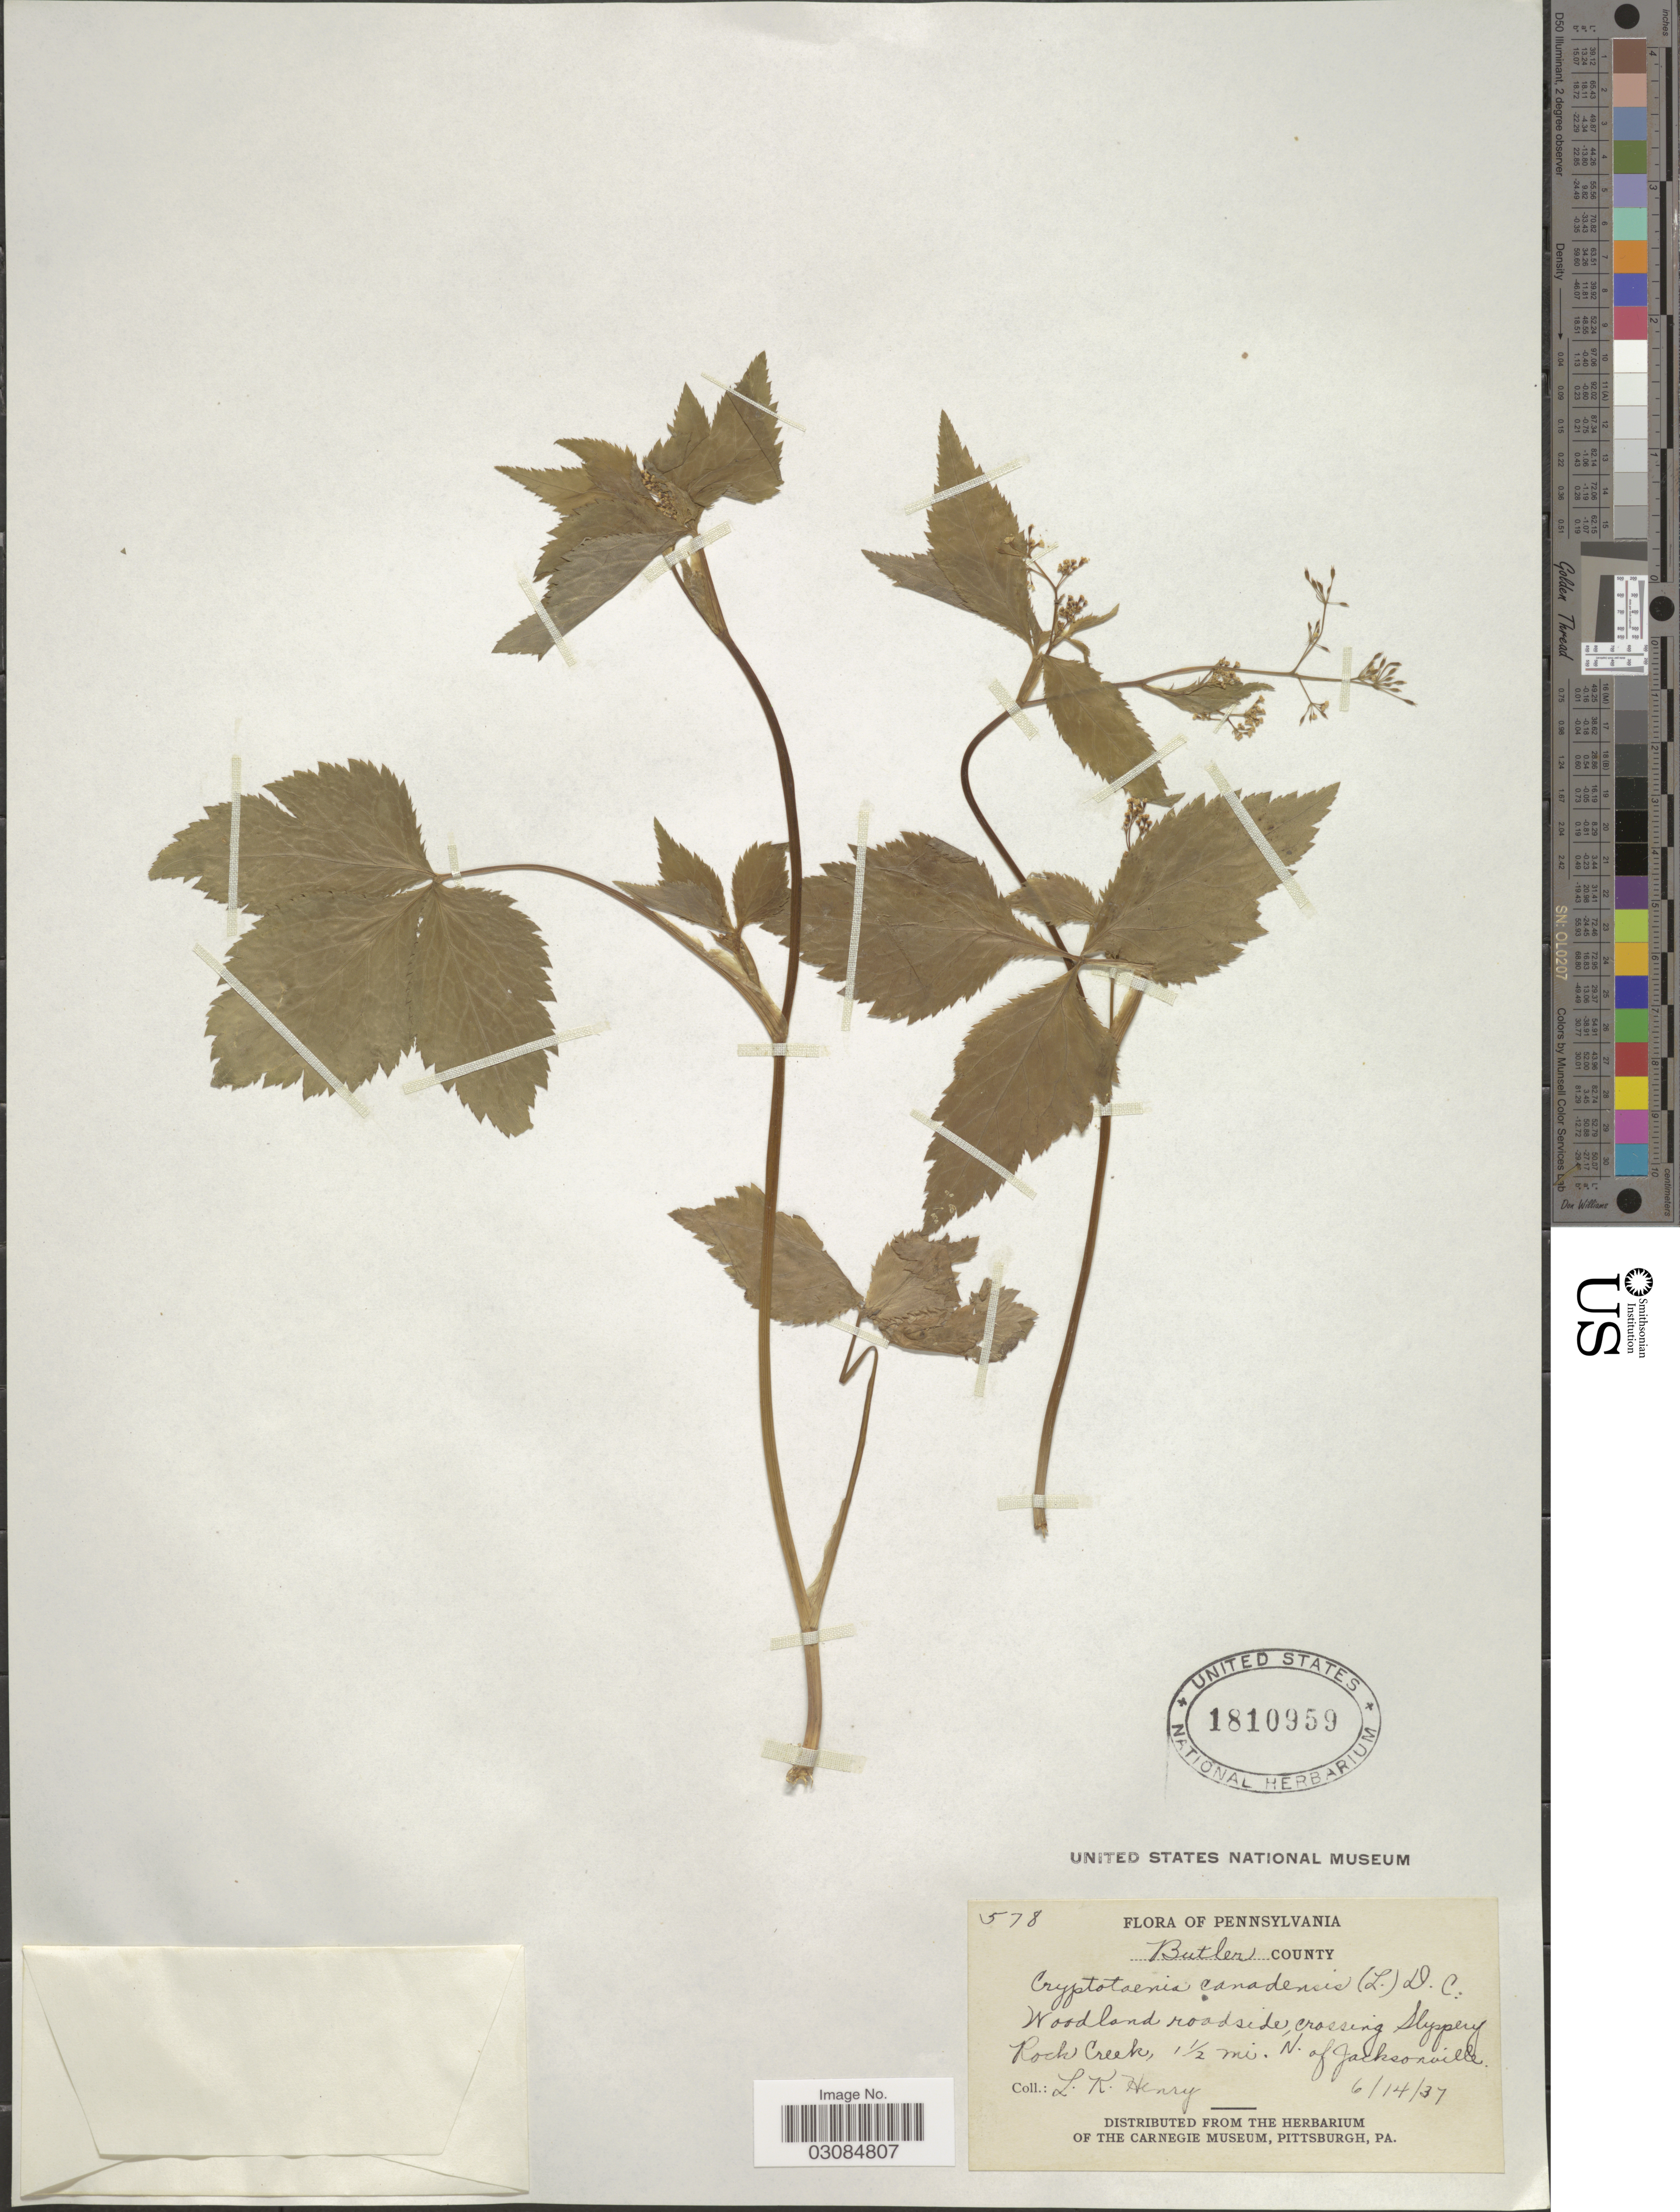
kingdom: Plantae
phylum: Tracheophyta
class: Magnoliopsida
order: Apiales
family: Apiaceae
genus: Cryptotaenia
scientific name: Cryptotaenia canadensis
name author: (L.) DC.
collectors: L. K. Henry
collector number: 578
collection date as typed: Transcribed d/m/y: 14/6/37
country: United States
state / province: Pennsylvania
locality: Butler County. Woodland roadside, crossing Slippery Rock Creek, 1½ mi. N. of Jacksonville.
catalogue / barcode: US 1810959